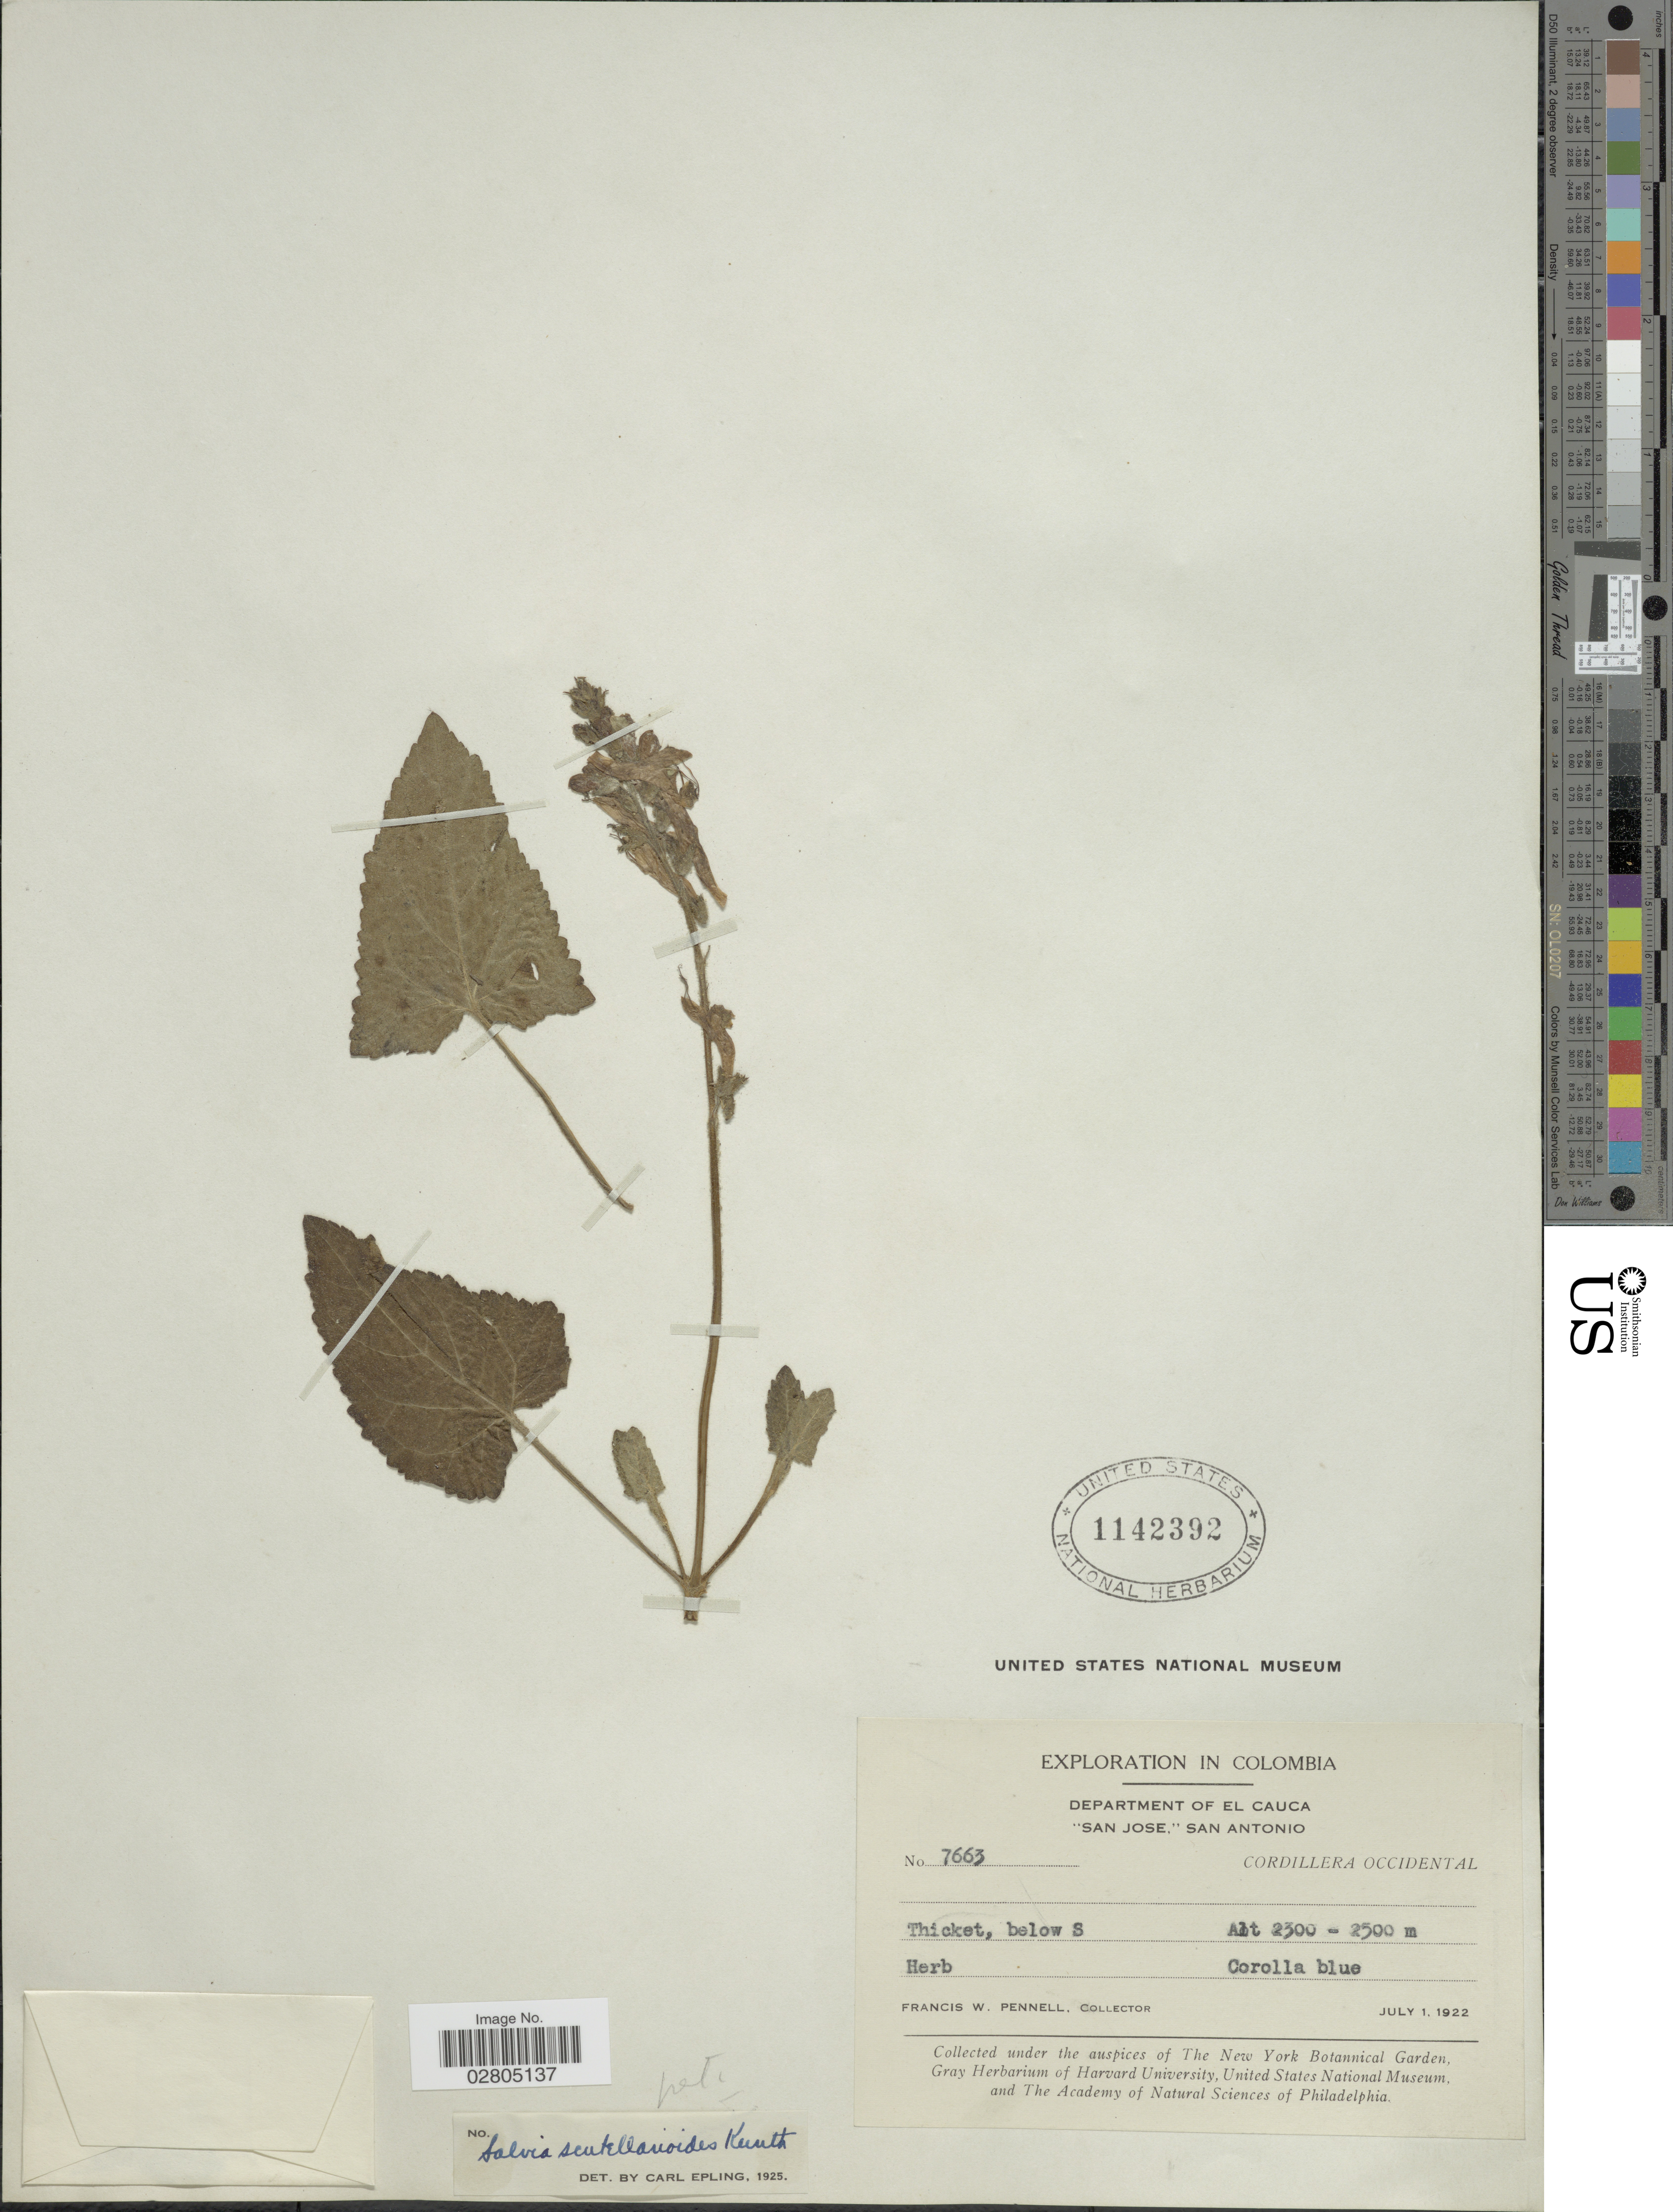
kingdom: Plantae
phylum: Tracheophyta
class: Magnoliopsida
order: Lamiales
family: Lamiaceae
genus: Salvia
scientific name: Salvia scutellarioides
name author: Kunth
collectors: F. W. Pennell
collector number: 7663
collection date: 1922-07-01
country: Colombia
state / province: Cauca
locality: Department of El Cauca, "San Jose" San Antonio, Cordillera Occidental. Thicket, below S.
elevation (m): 2300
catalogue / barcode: US 1142392